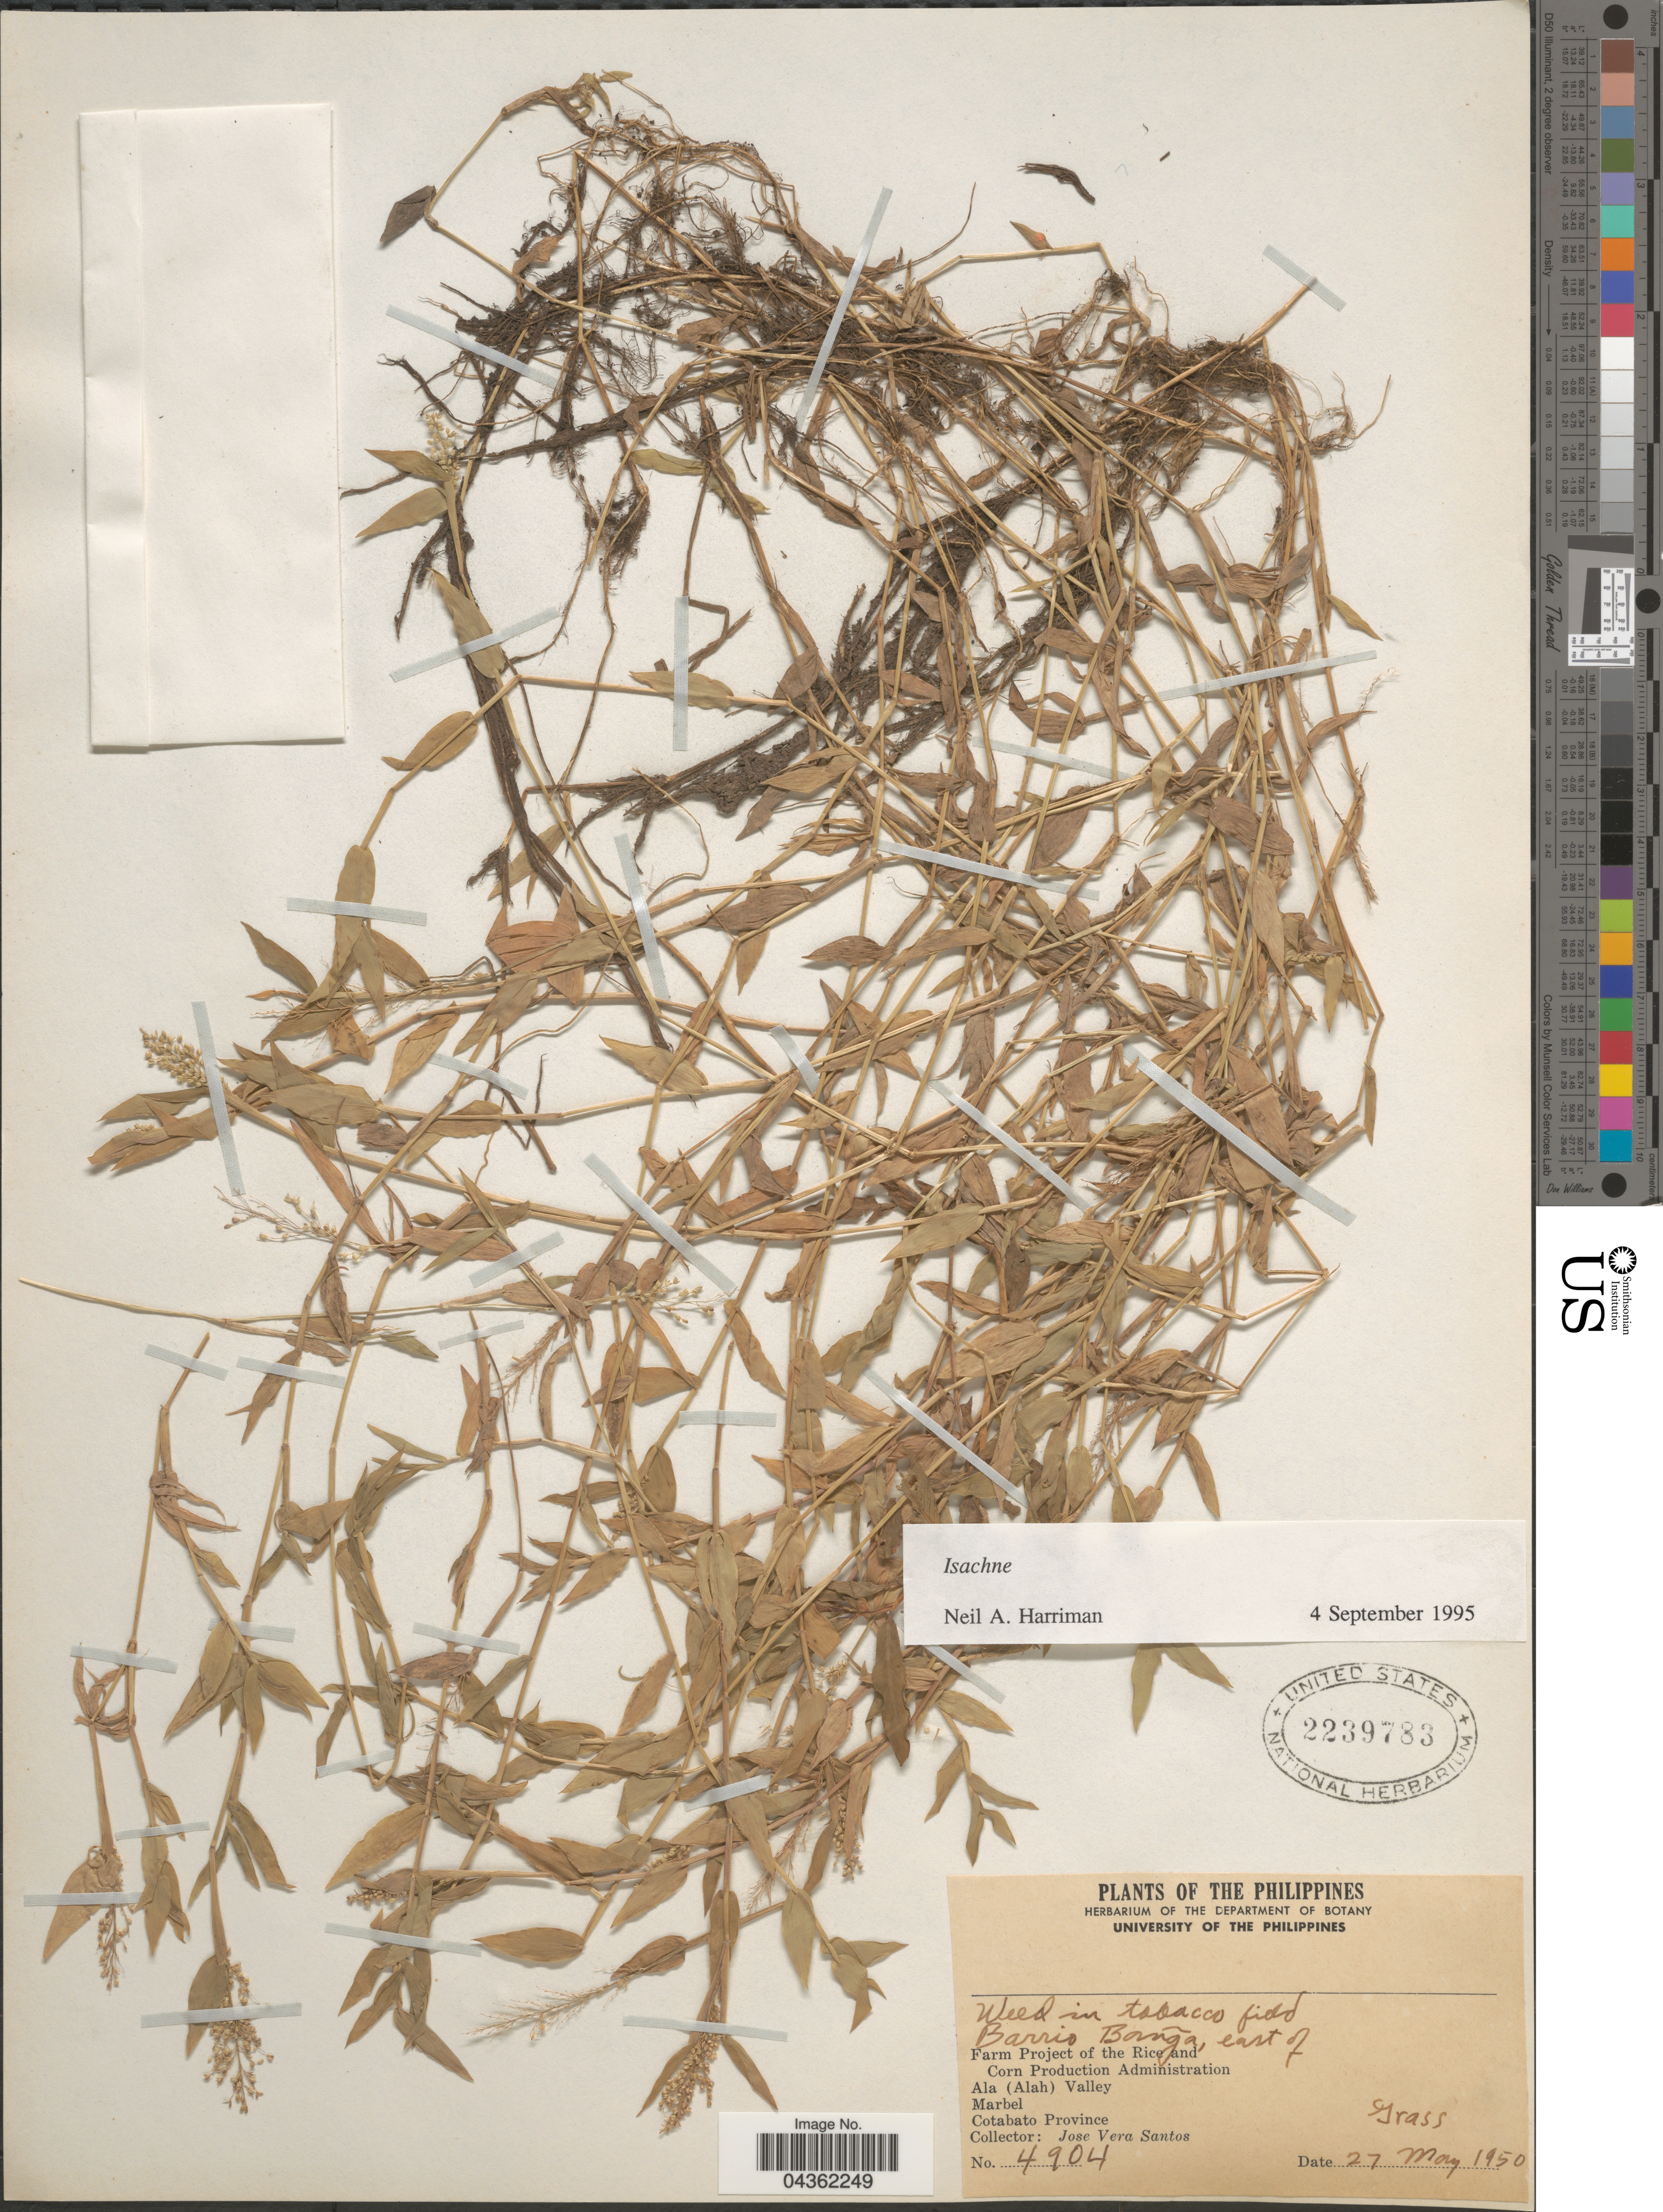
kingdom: Plantae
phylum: Tracheophyta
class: Liliopsida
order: Poales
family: Poaceae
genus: Isachne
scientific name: Isachne sp.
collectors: J. Santos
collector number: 4904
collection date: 1950-05-27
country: Philippines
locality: Barrio Bonga, east of Farm Project of the Rice and Corn Production Administration. Ala (Alah) Valley. Marbel. Cotabato Province.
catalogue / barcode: US 2239783